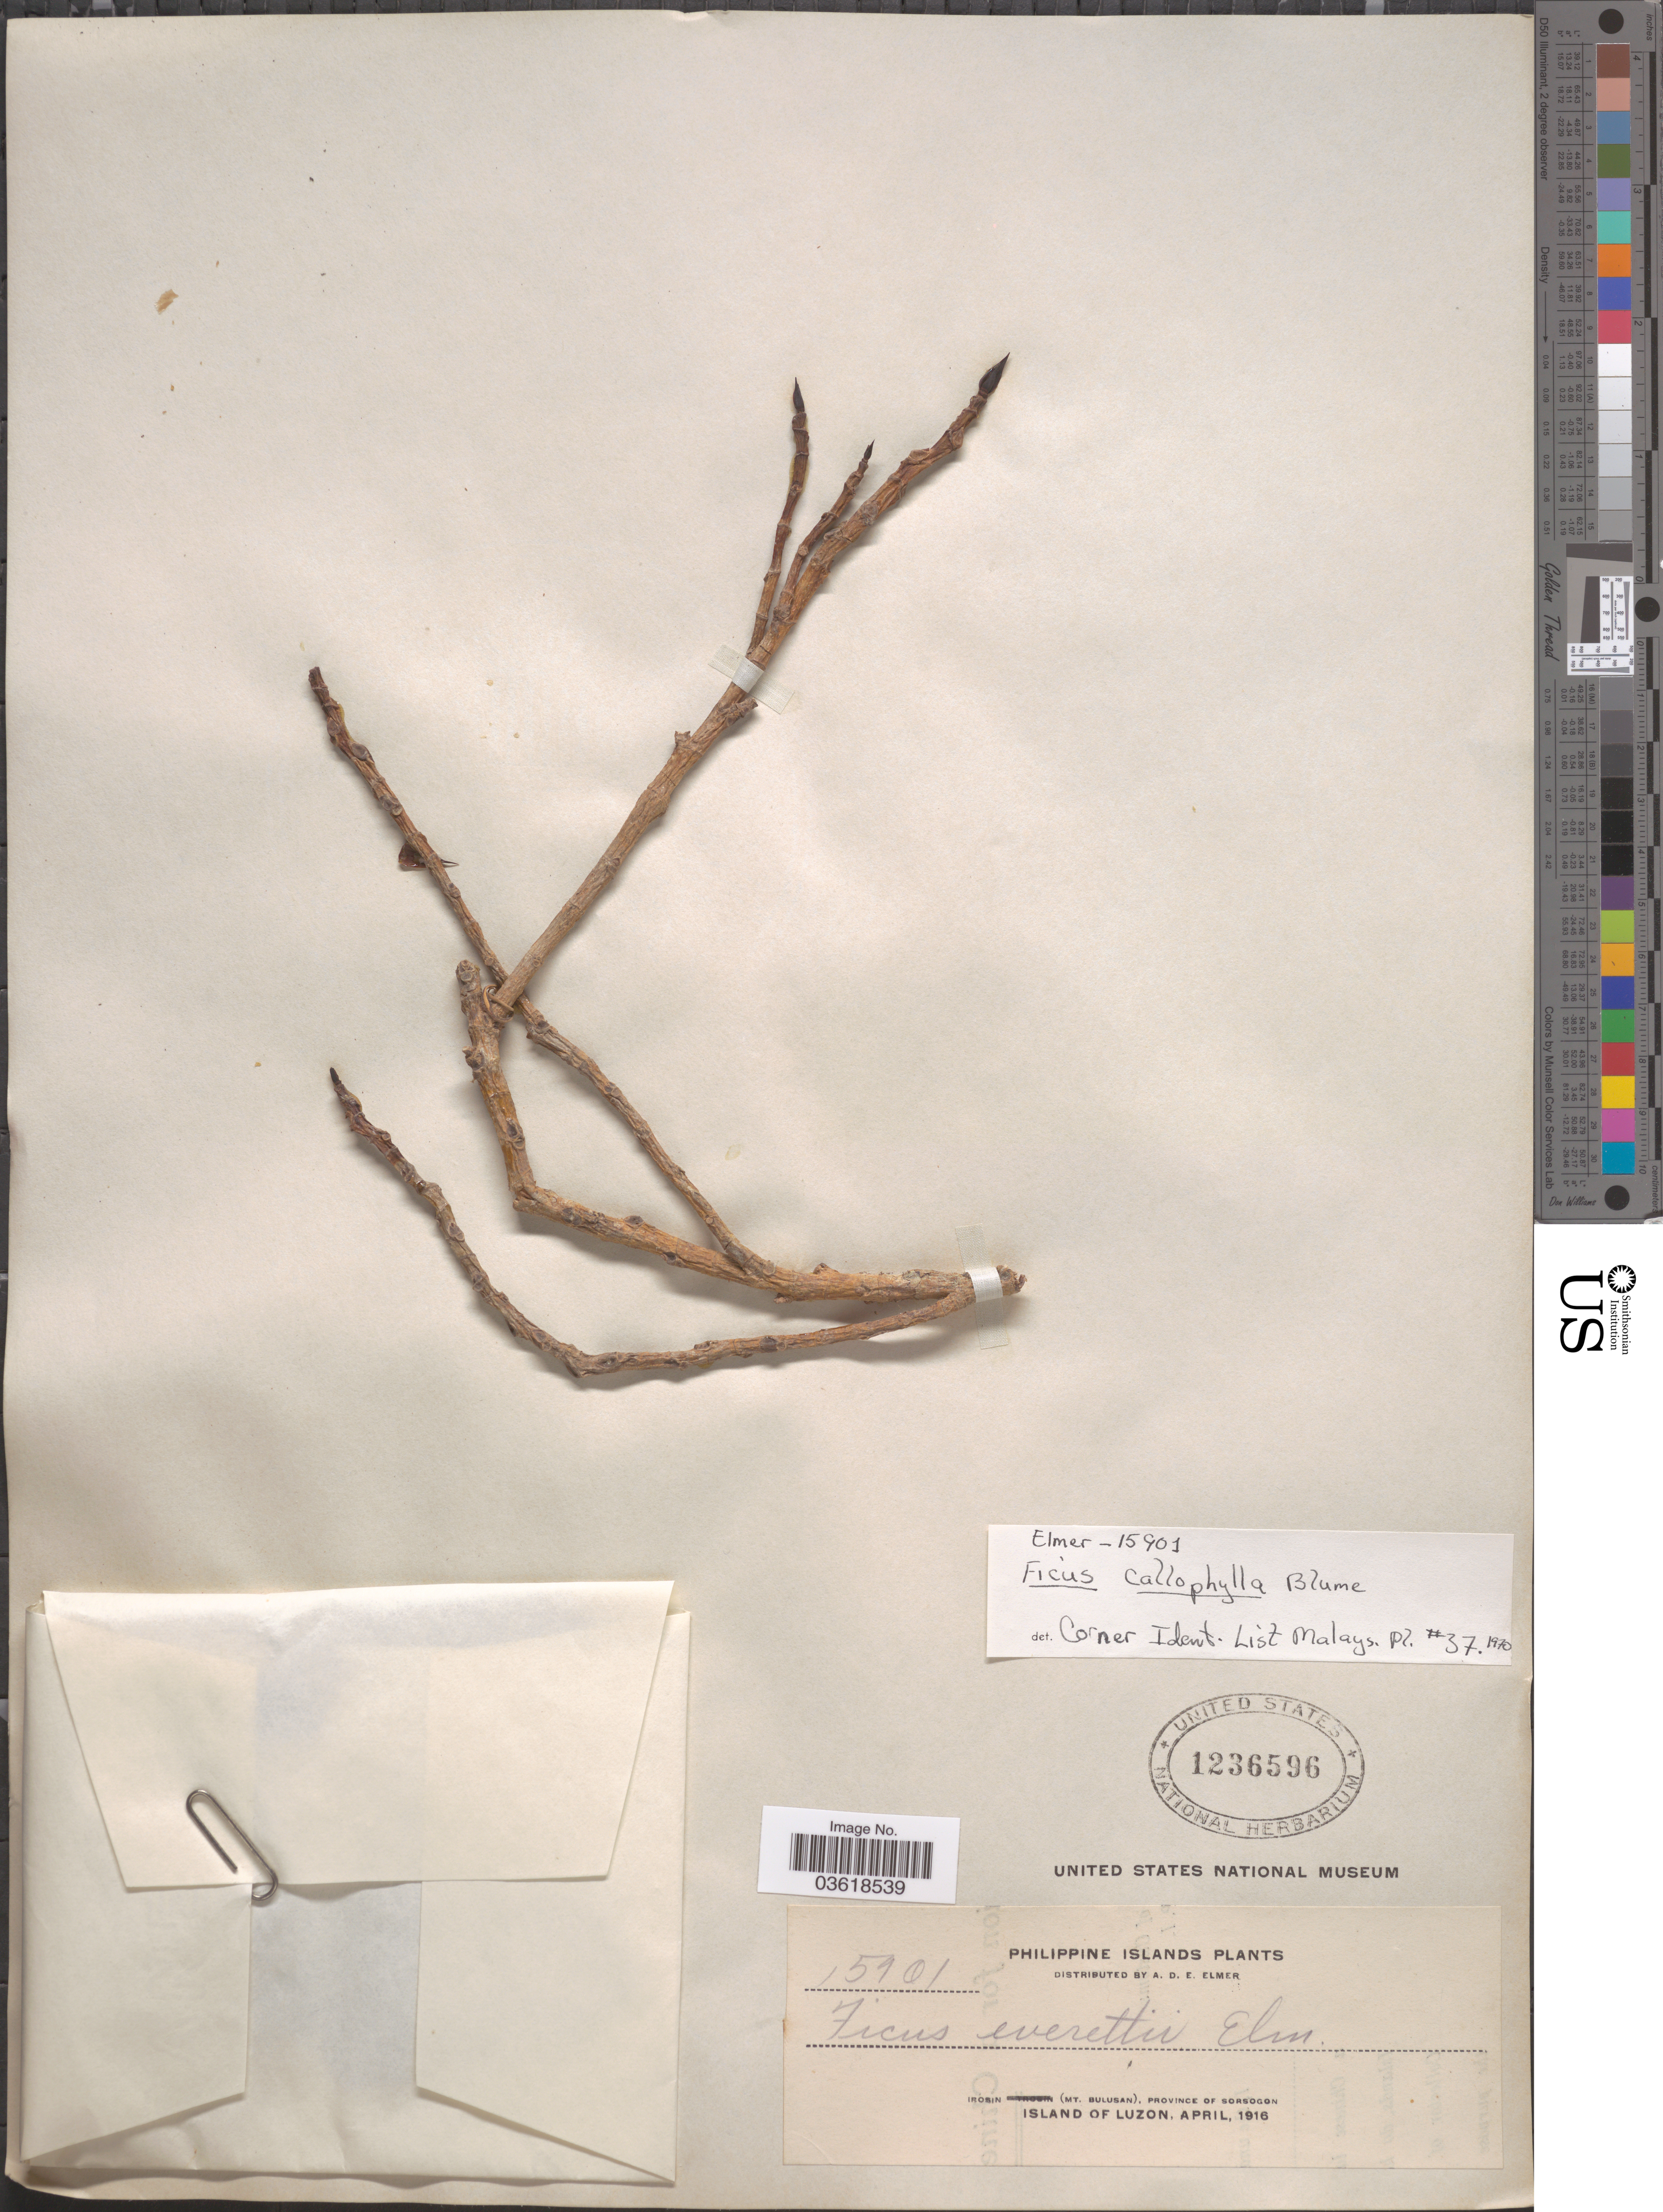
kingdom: Plantae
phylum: Tracheophyta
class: Magnoliopsida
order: Rosales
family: Moraceae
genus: Ficus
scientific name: Ficus callophylla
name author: Blume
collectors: A. D. E. Elmer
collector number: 15901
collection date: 1916-04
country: Philippines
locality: Philippine Islands. Irosin (Mt. Bulusan), Province of Sorsogon. Island of Luzon.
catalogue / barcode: US 1236596